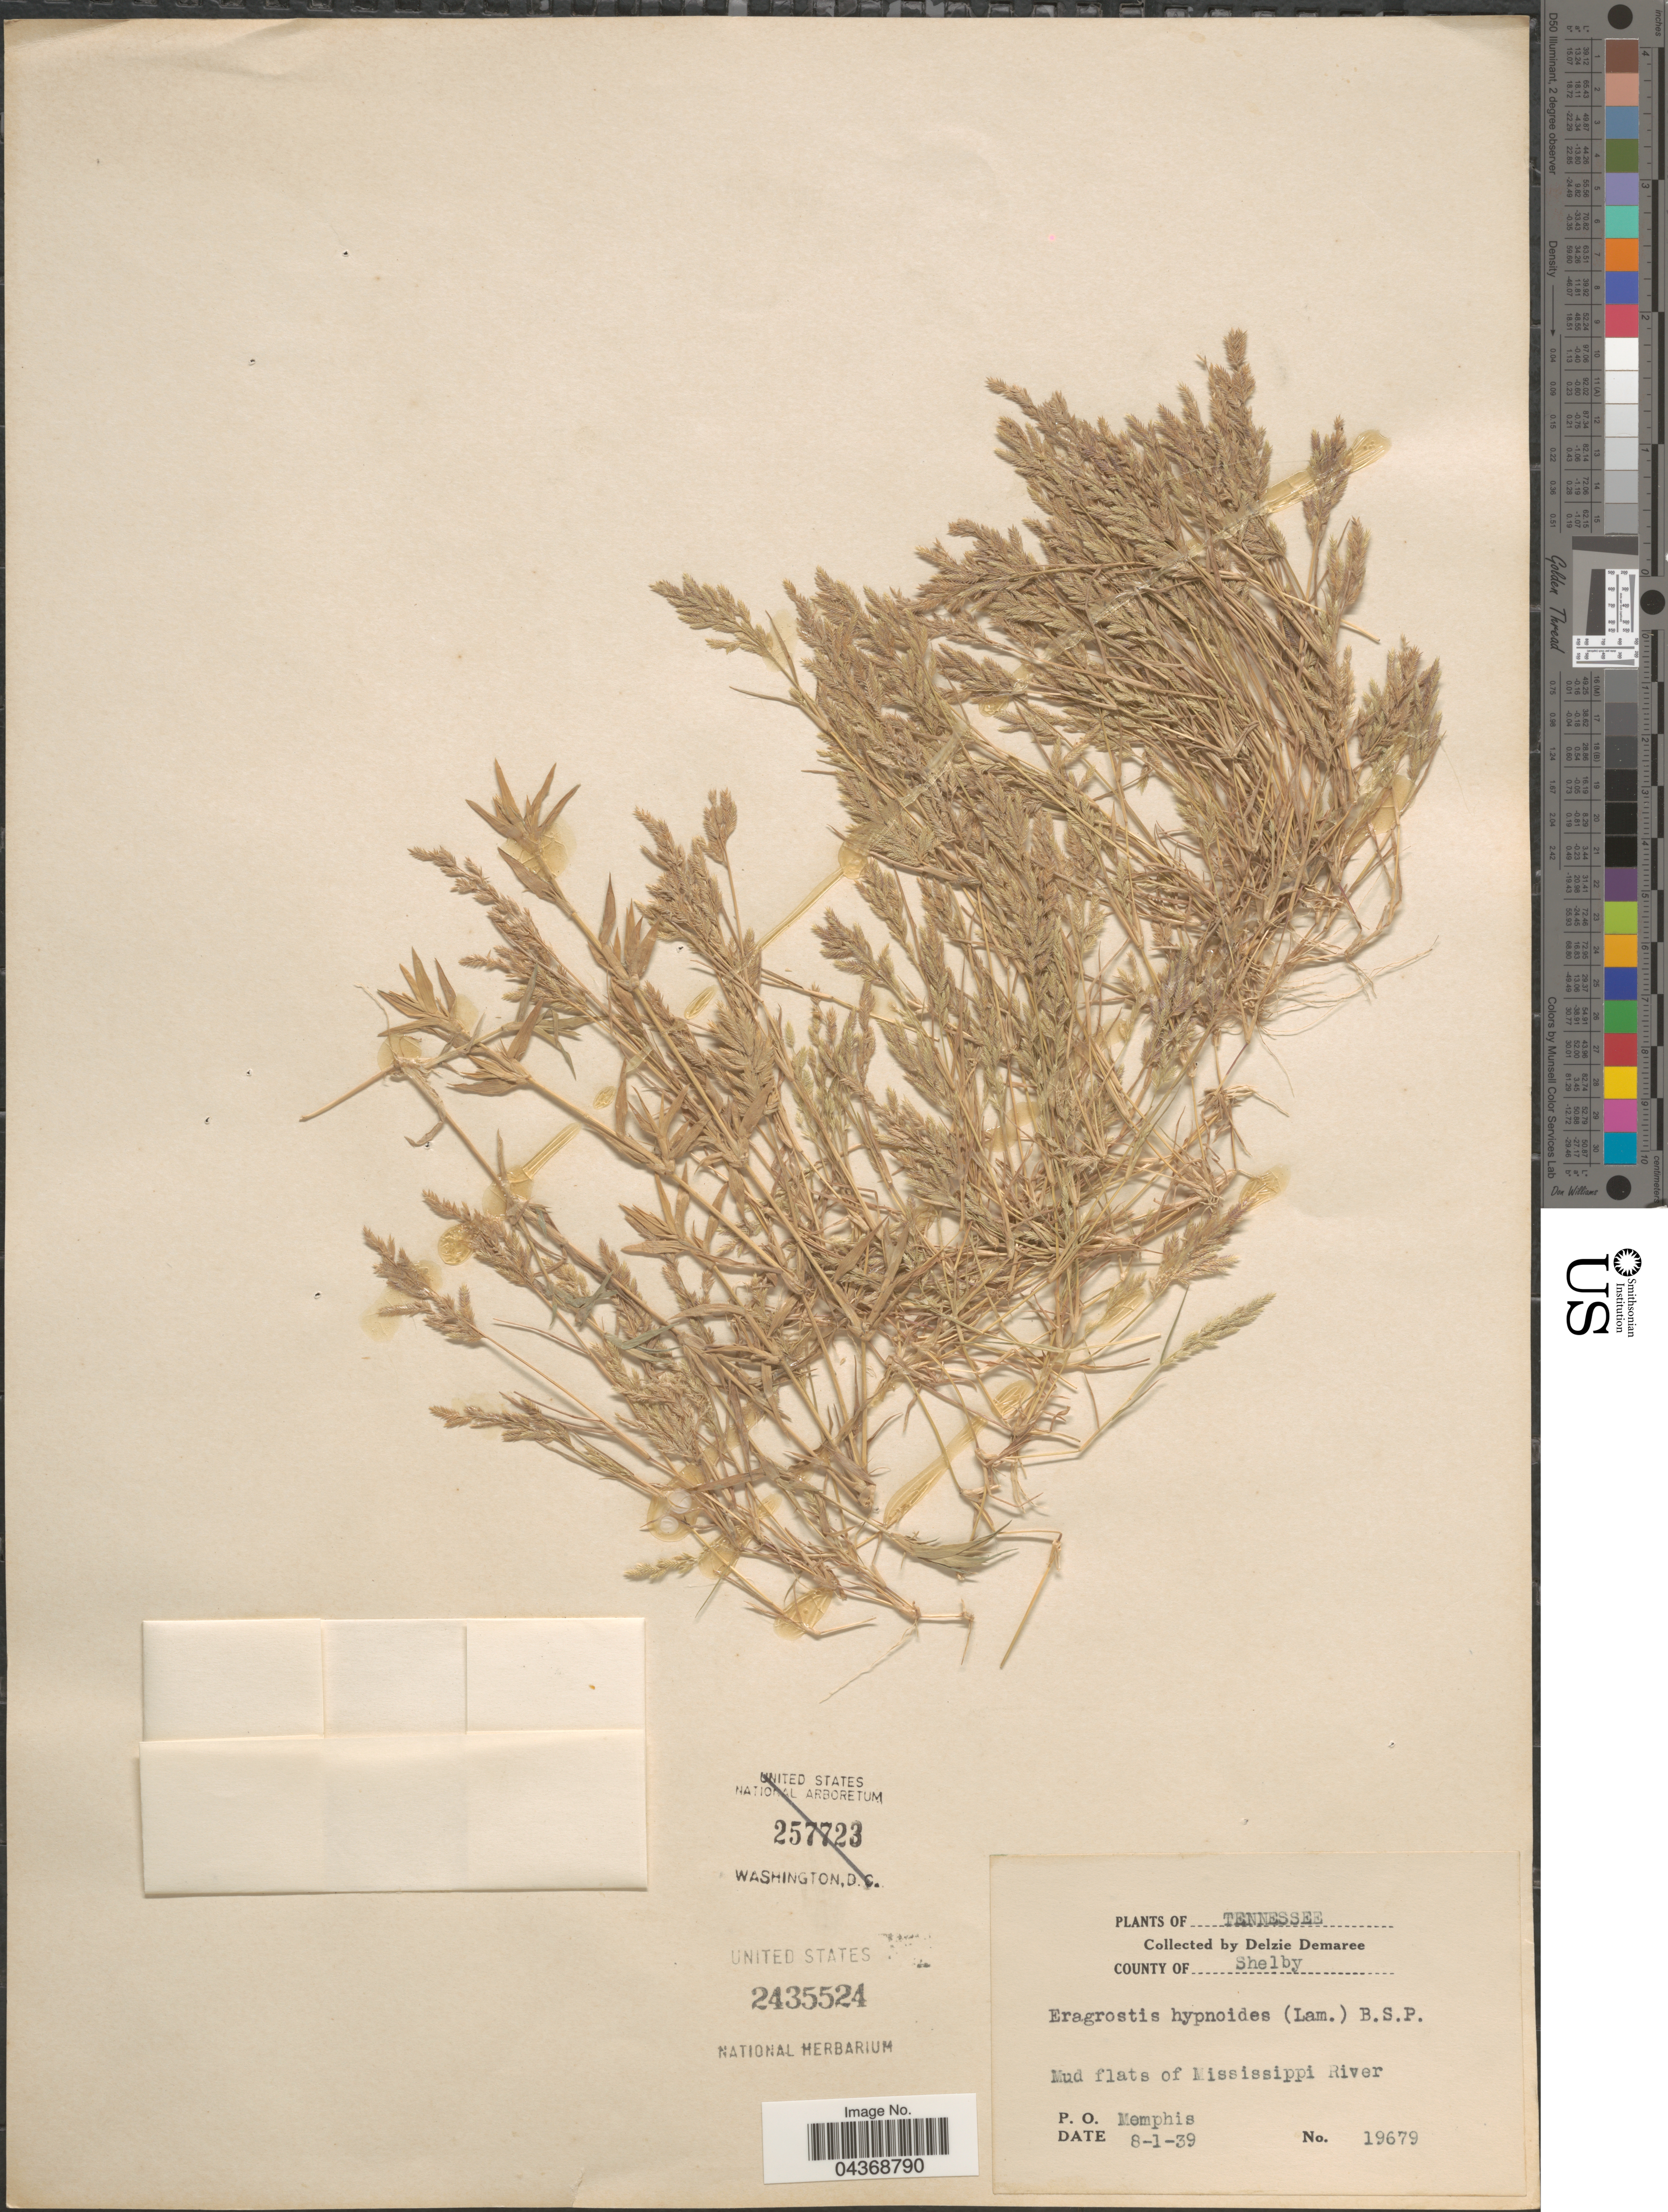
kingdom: Plantae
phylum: Tracheophyta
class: Liliopsida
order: Poales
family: Poaceae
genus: Eragrostis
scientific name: Eragrostis hypnoides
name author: (Lam.) Britton, Stearns & Poggenb.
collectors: D. Demaree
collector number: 19679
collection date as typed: Transcribed d/m/y: 1/8/39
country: United States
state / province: Tennessee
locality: County of Shelby. Mud flats of Mississippi River. P. O. Memphis.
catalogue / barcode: US 2435524